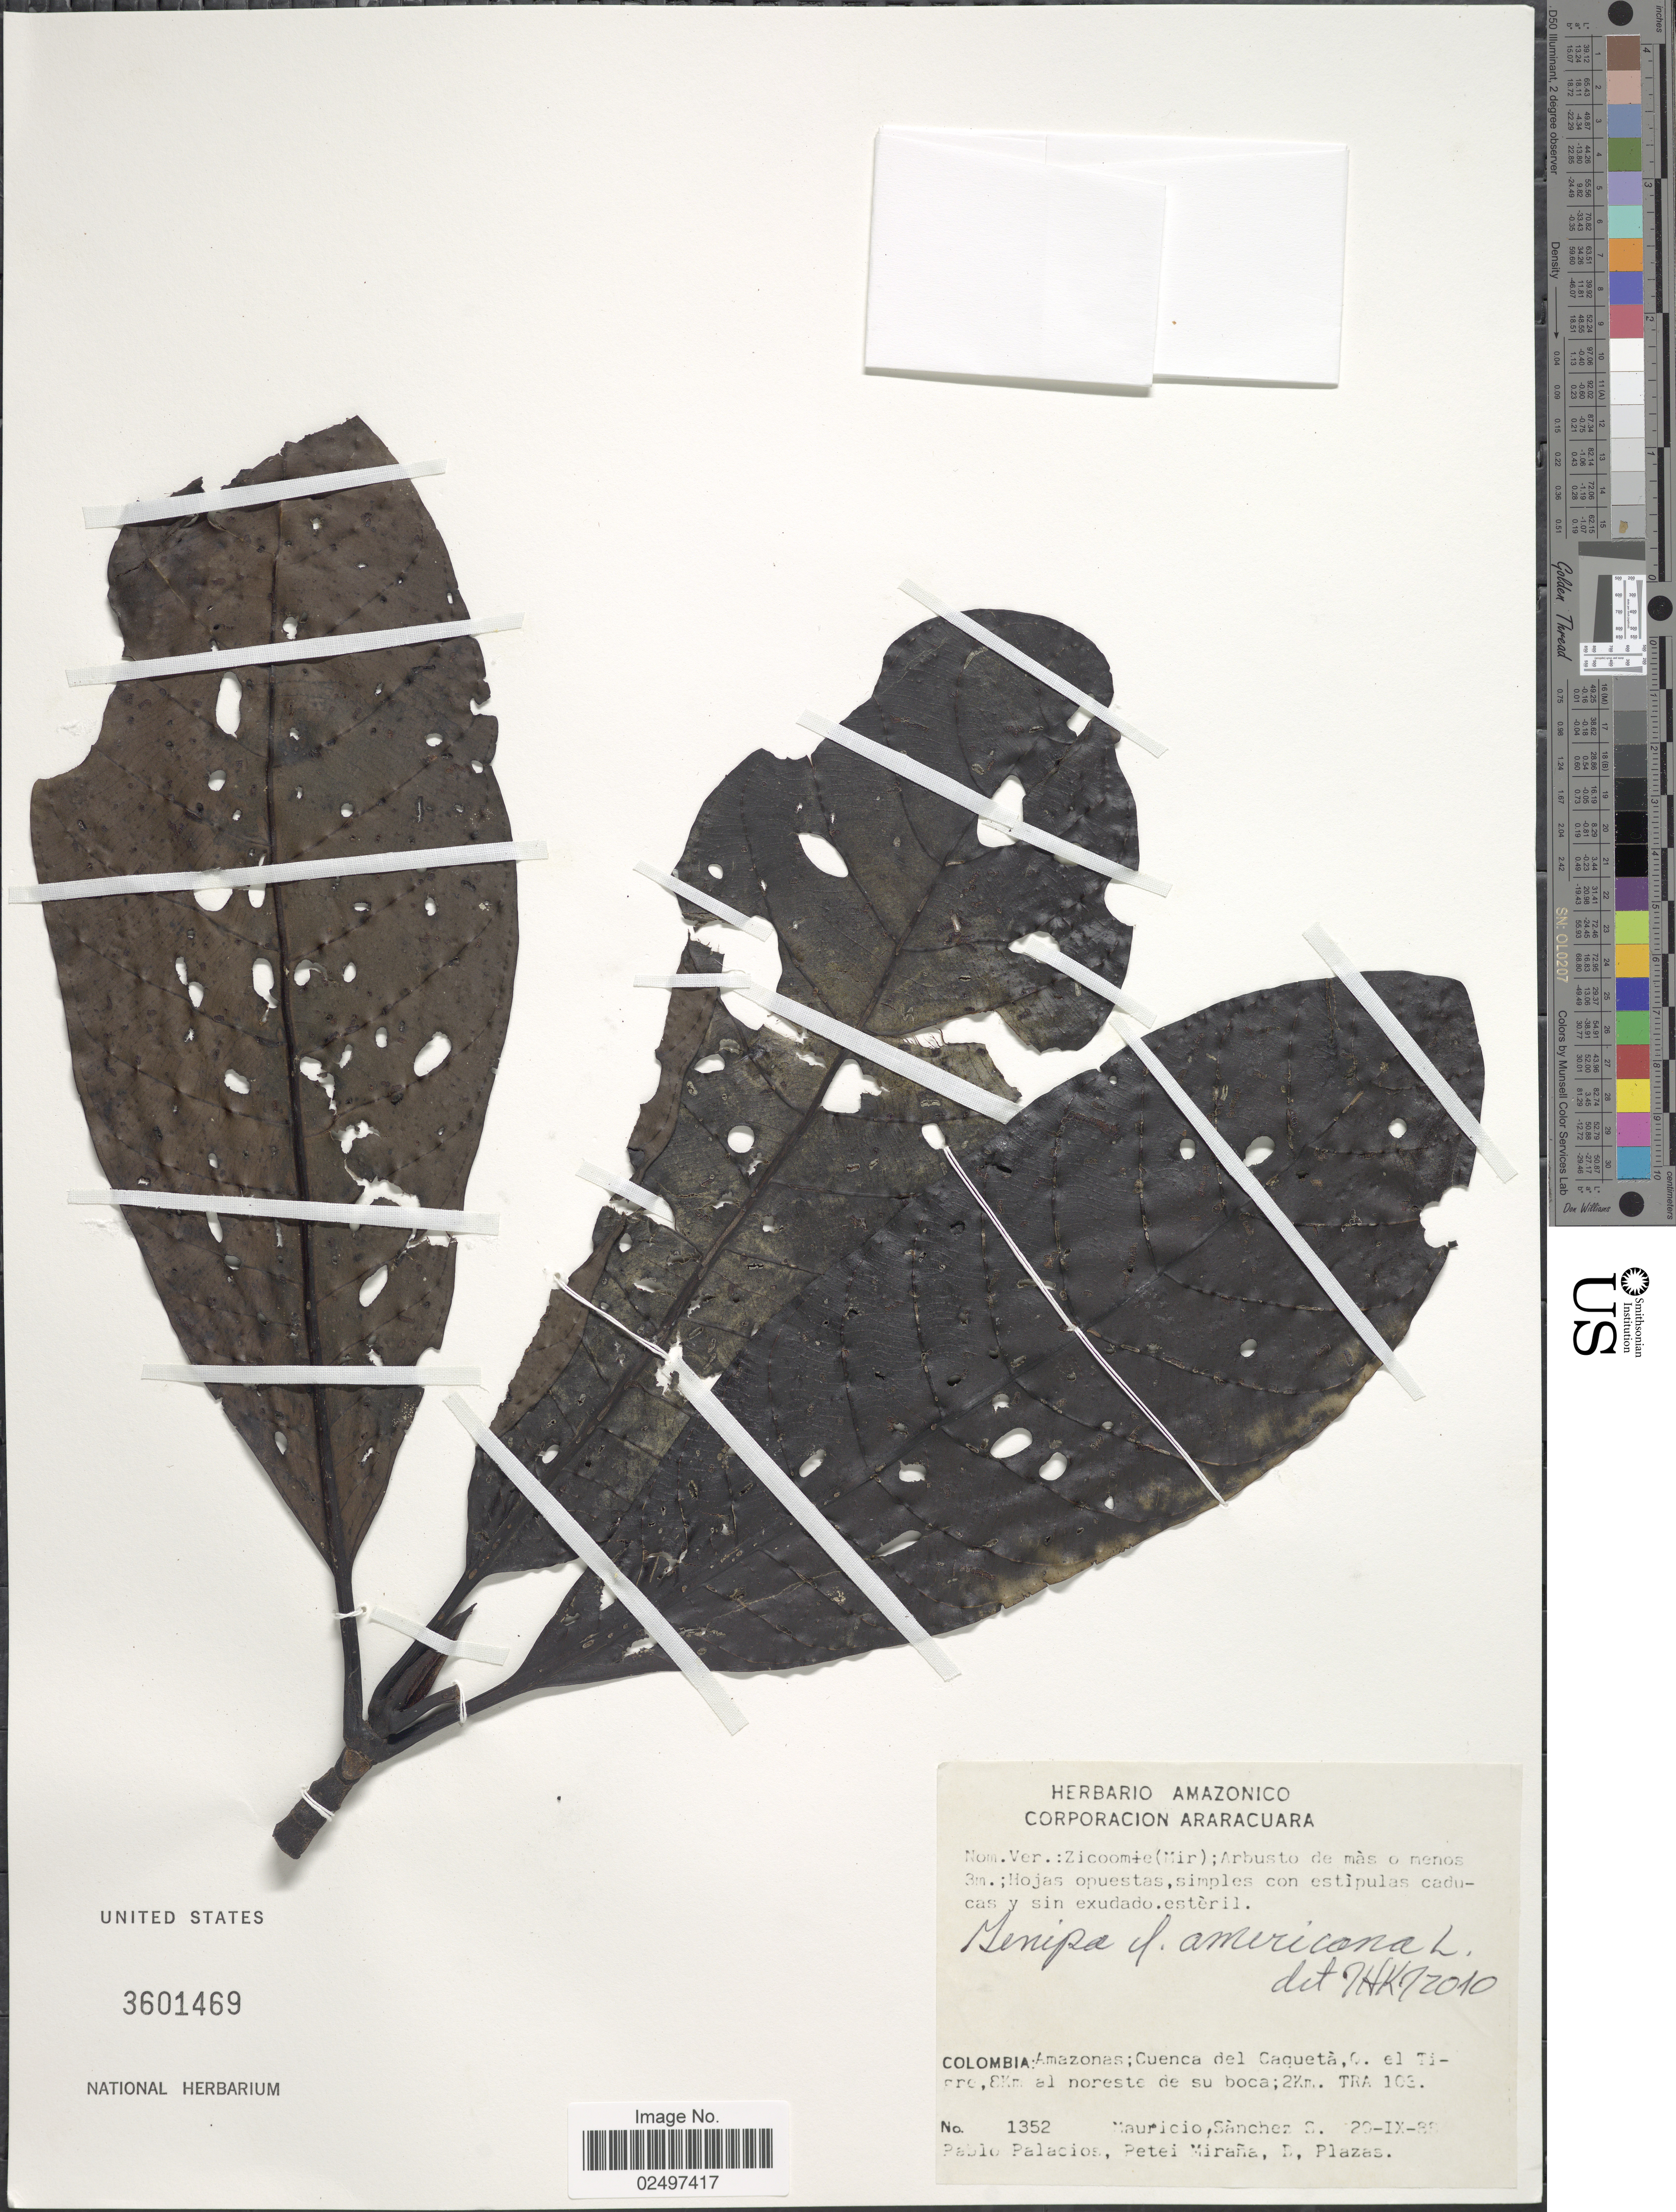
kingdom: Plantae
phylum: Tracheophyta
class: Magnoliopsida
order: Gentianales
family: Rubiaceae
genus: Genipa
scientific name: Genipa americana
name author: L.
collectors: M. Sanchez S., P. Palacios, P. Miraña & B. Plazas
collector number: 1352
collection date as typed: Transcribed d/m/y: 20/9/88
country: Colombia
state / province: Amazônas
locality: Cuenca del Caqueta, Q. el Tigre, 8Km al noreste de su boca; 2 Km. TRA 103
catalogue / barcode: US 3601469